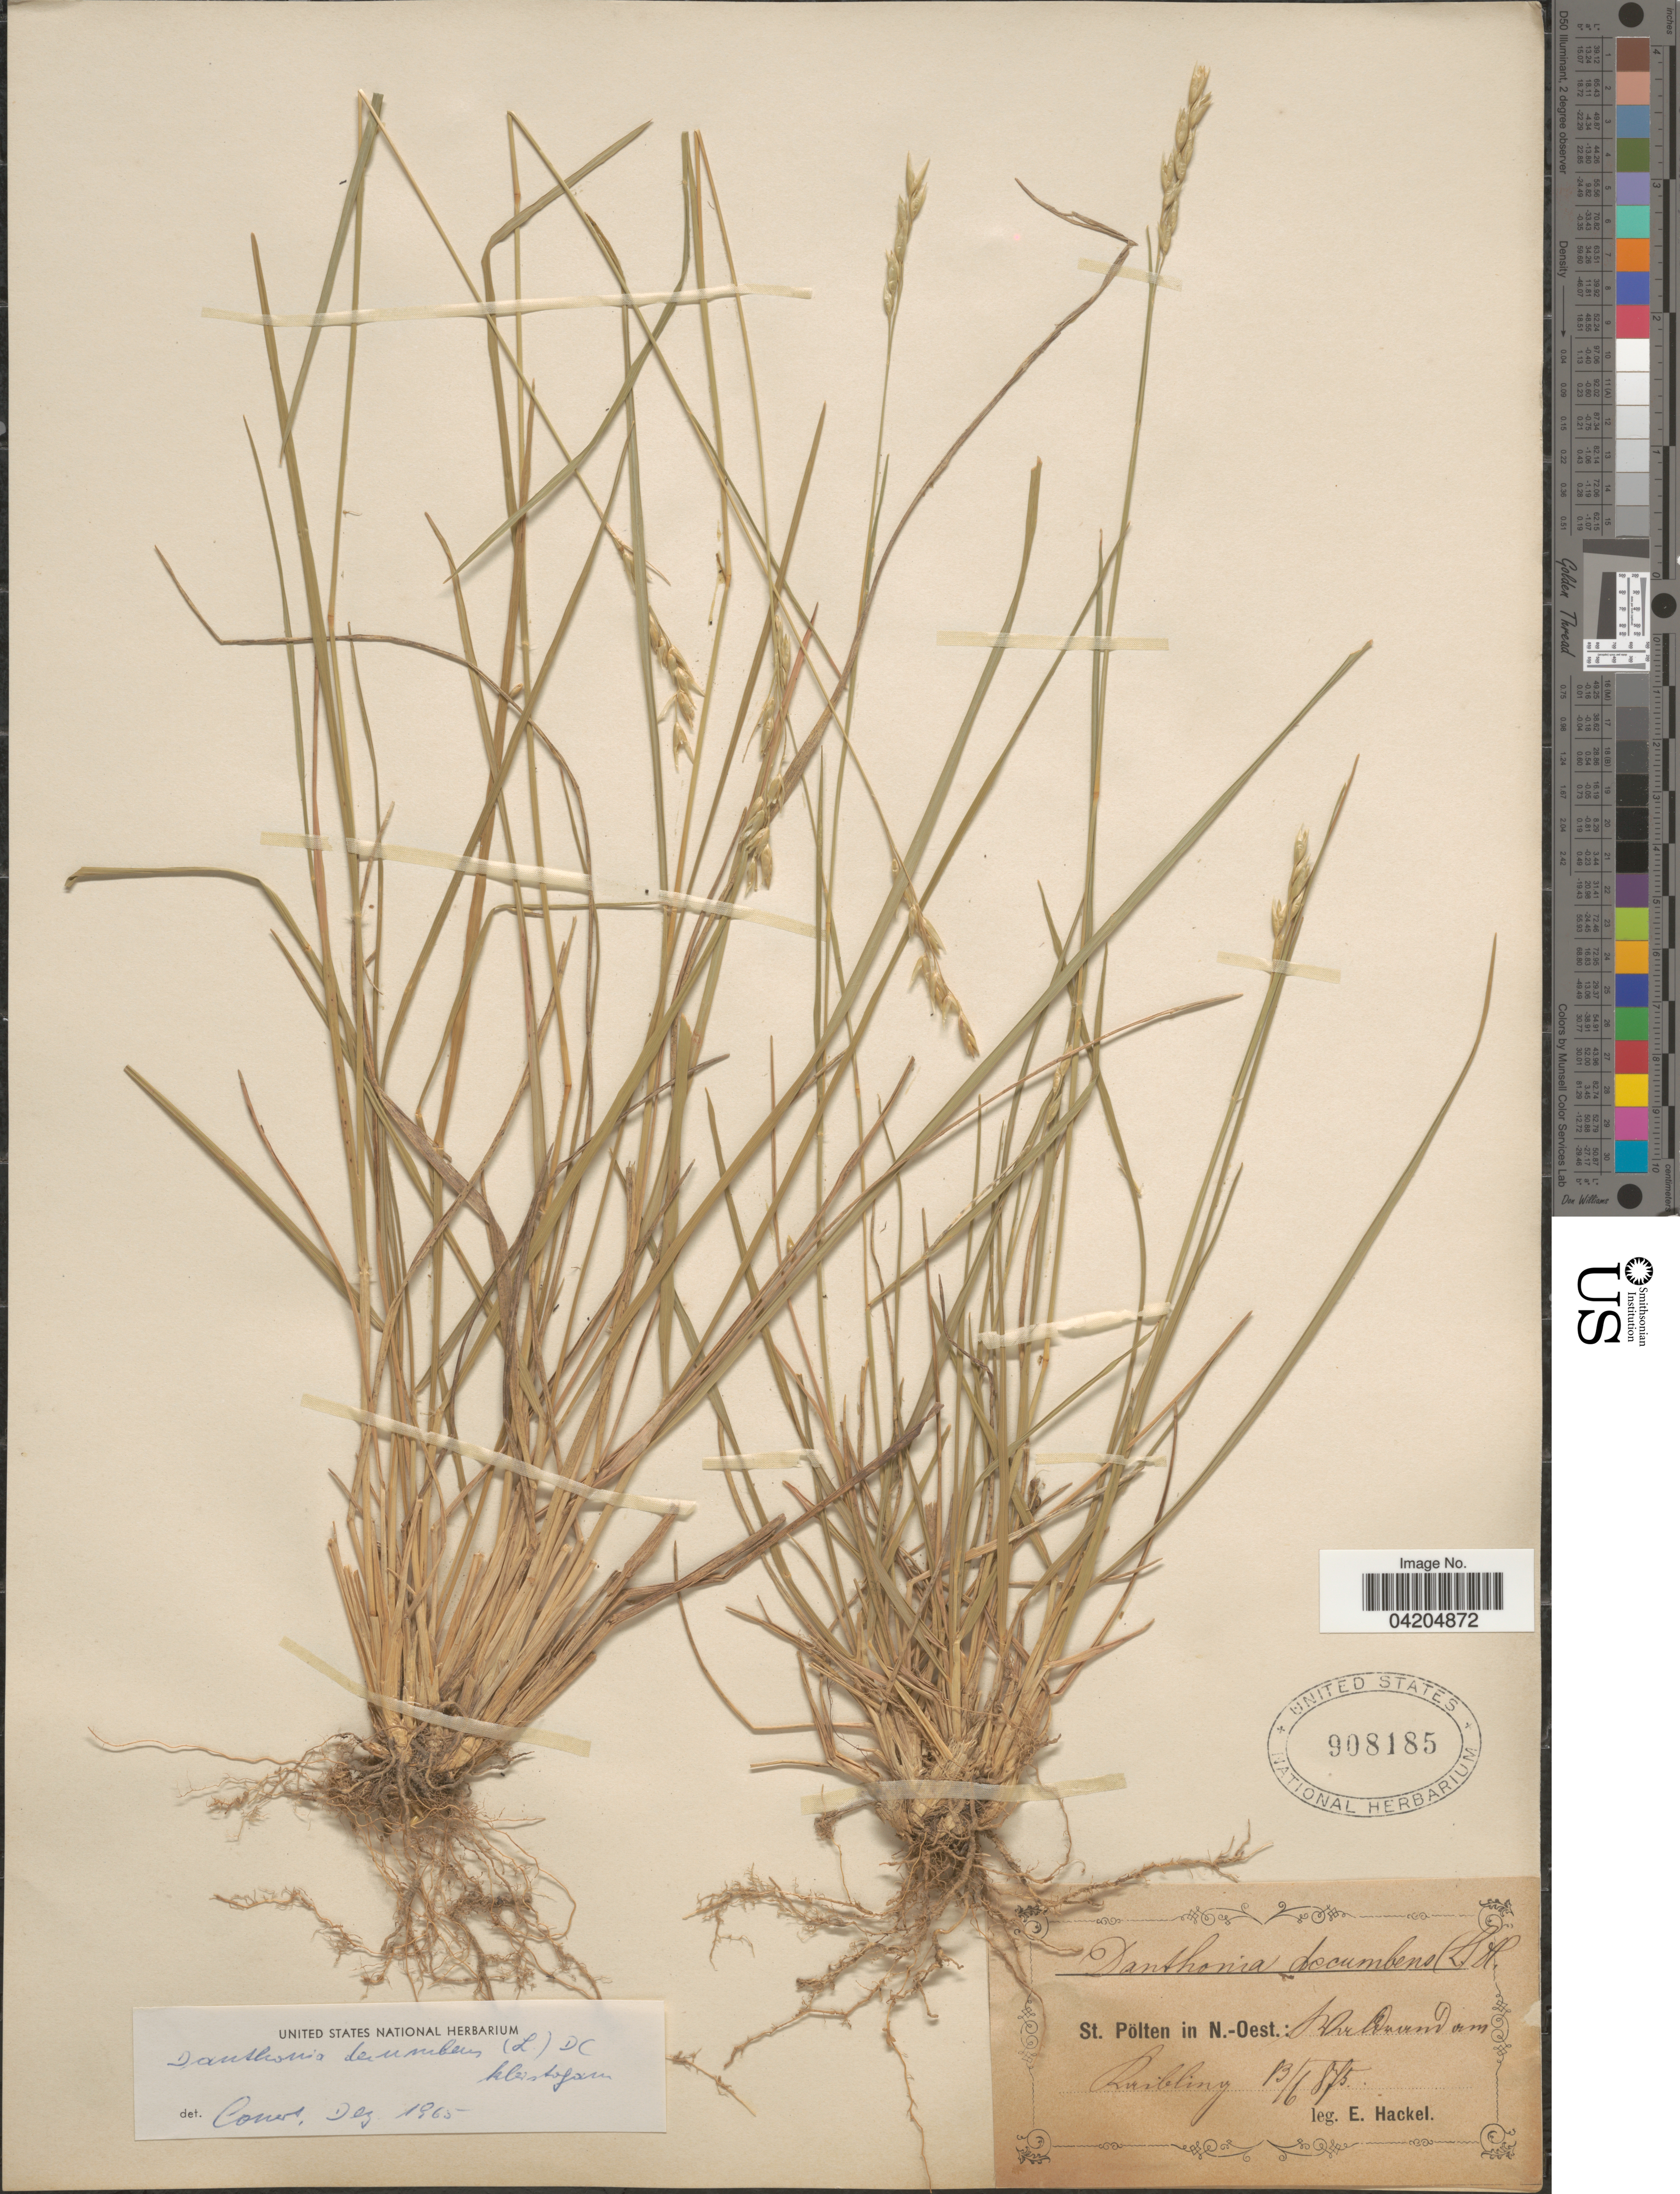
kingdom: Plantae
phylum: Tracheophyta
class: Liliopsida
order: Poales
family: Poaceae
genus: Danthonia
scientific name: Danthonia decumbens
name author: (L.) DC.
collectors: E. Hackel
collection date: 1875-06-13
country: Austria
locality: St. Pölten in N.-Oest.: [illegible text]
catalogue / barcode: US 908185